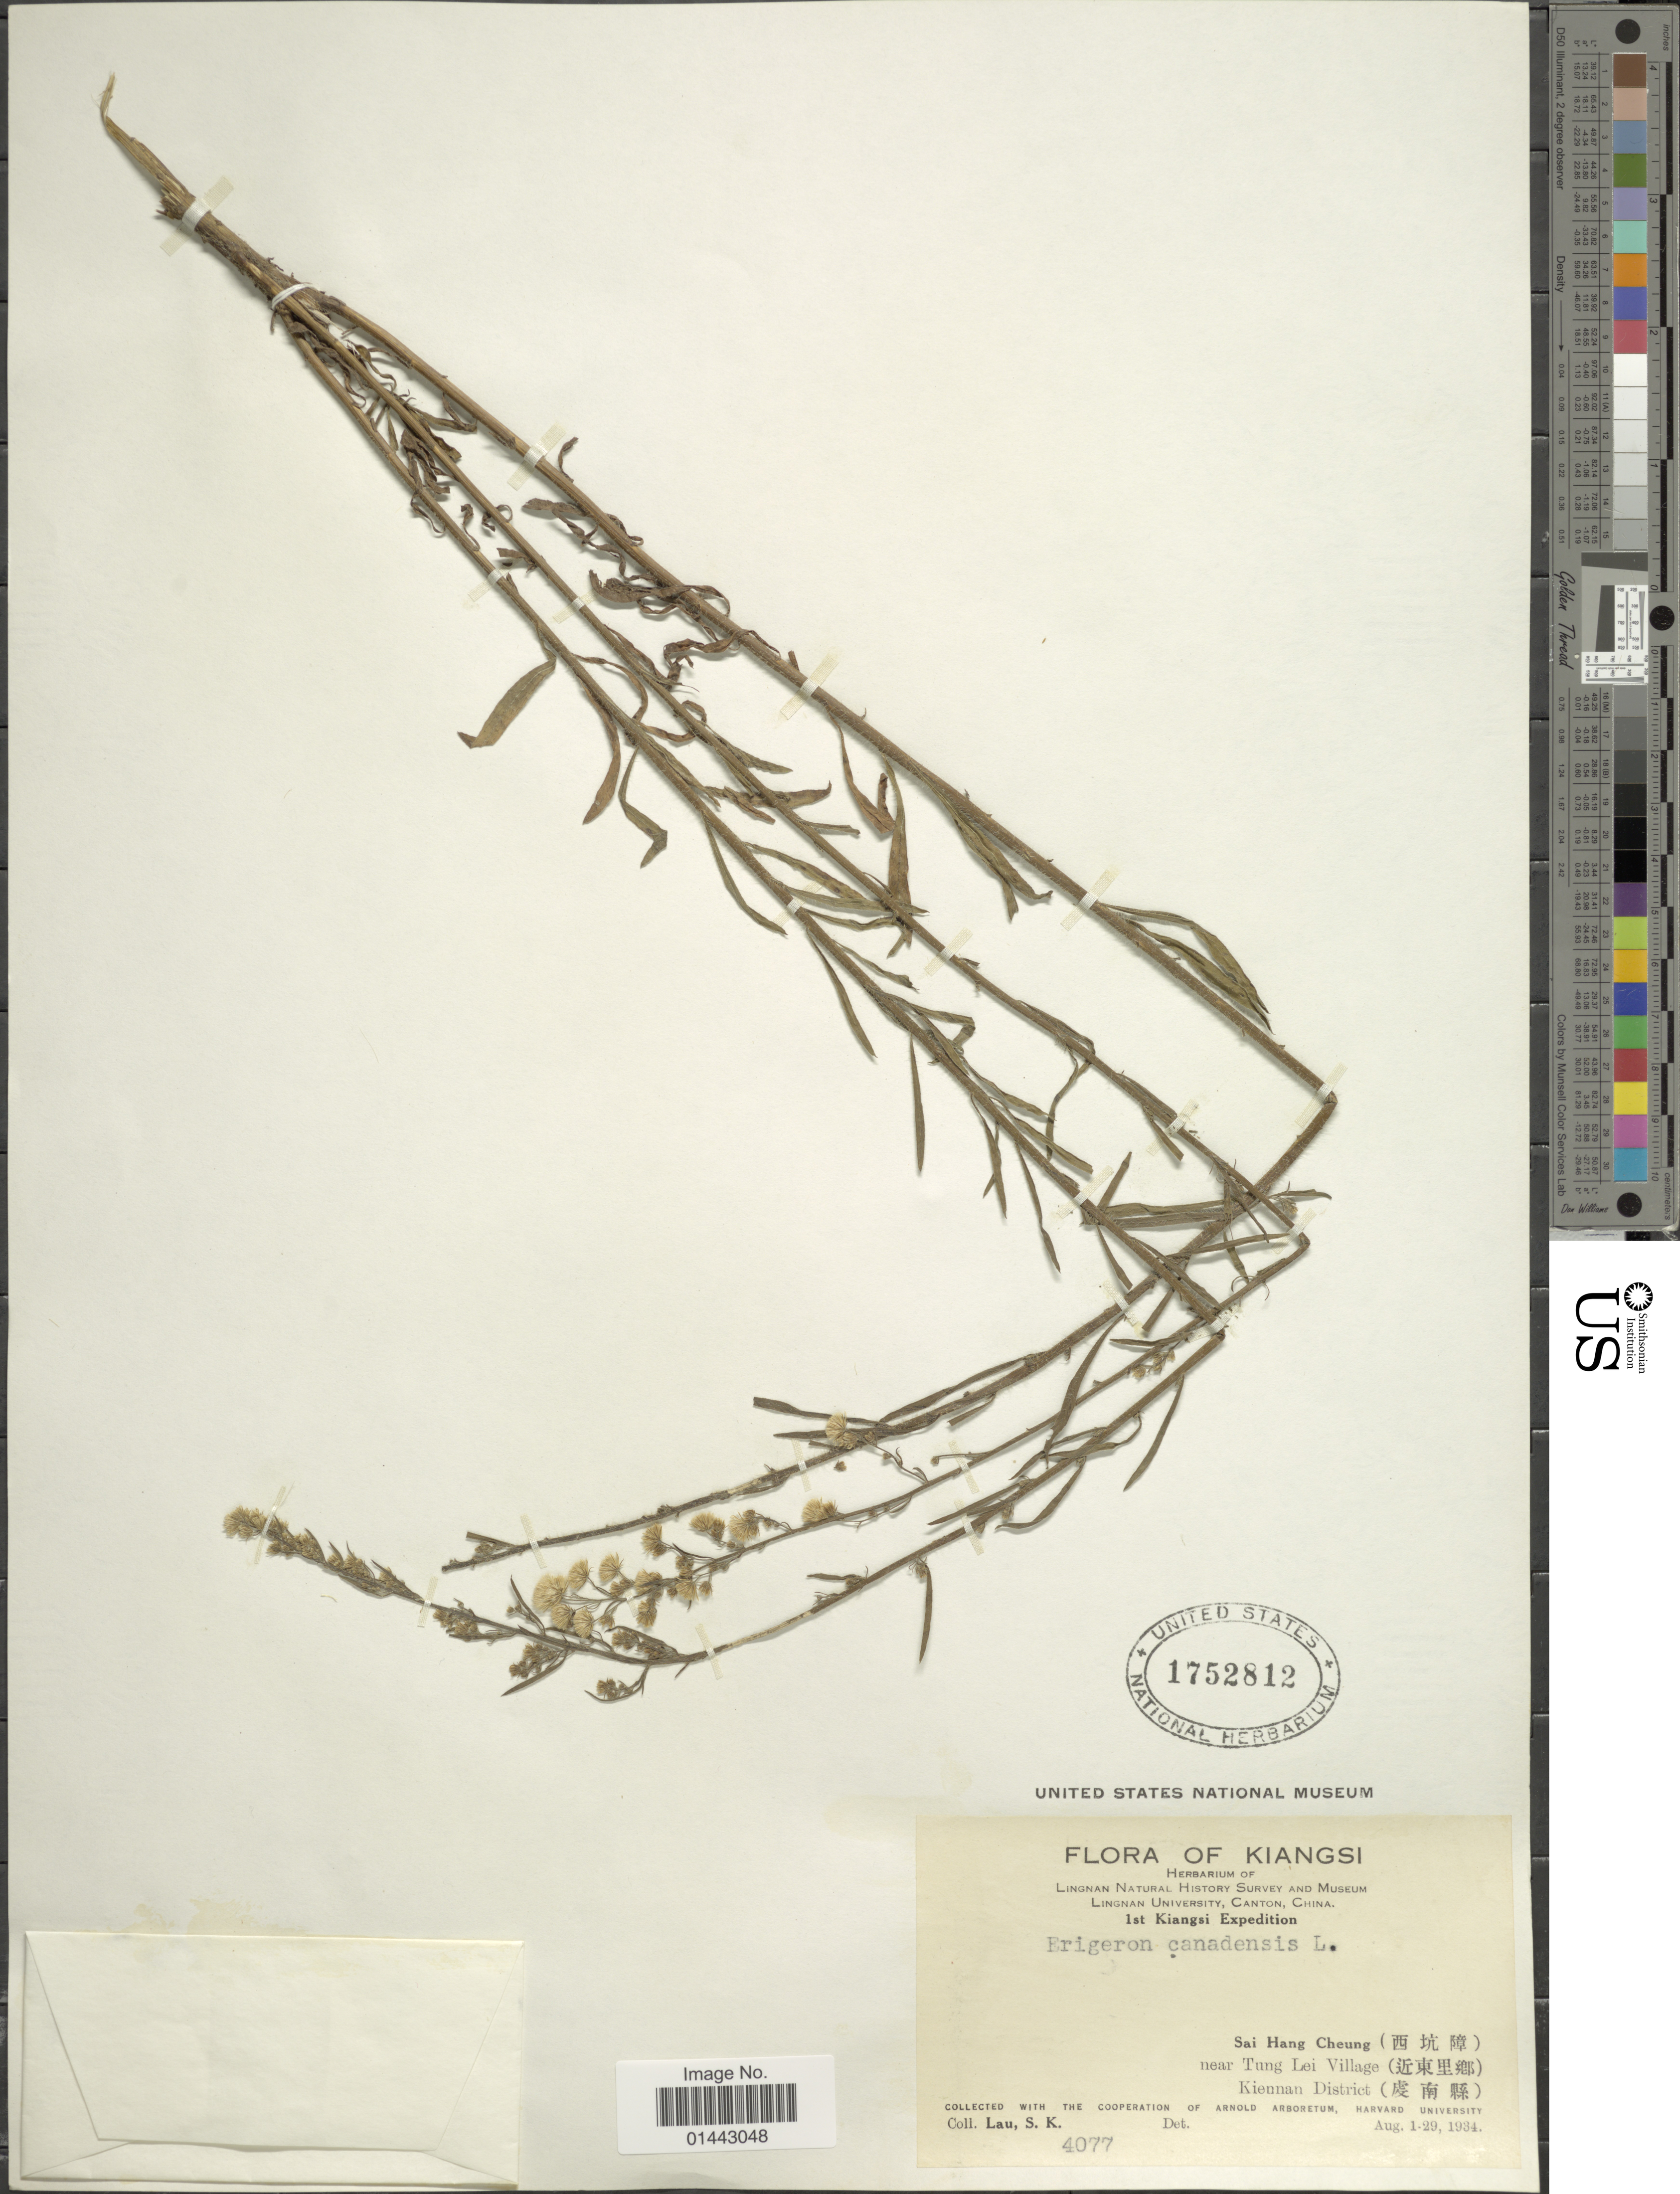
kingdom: Plantae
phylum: Tracheophyta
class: Magnoliopsida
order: Asterales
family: Asteraceae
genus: Erigeron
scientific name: Erigeron canadensis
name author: L.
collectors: S. K. Lau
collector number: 4077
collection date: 1934-08-01/1934-08-29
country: China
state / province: Jiangxi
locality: Kiangsi, Sai Hang Cheung, near Tung Lei Village, Kiennan District.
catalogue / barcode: US 1752812